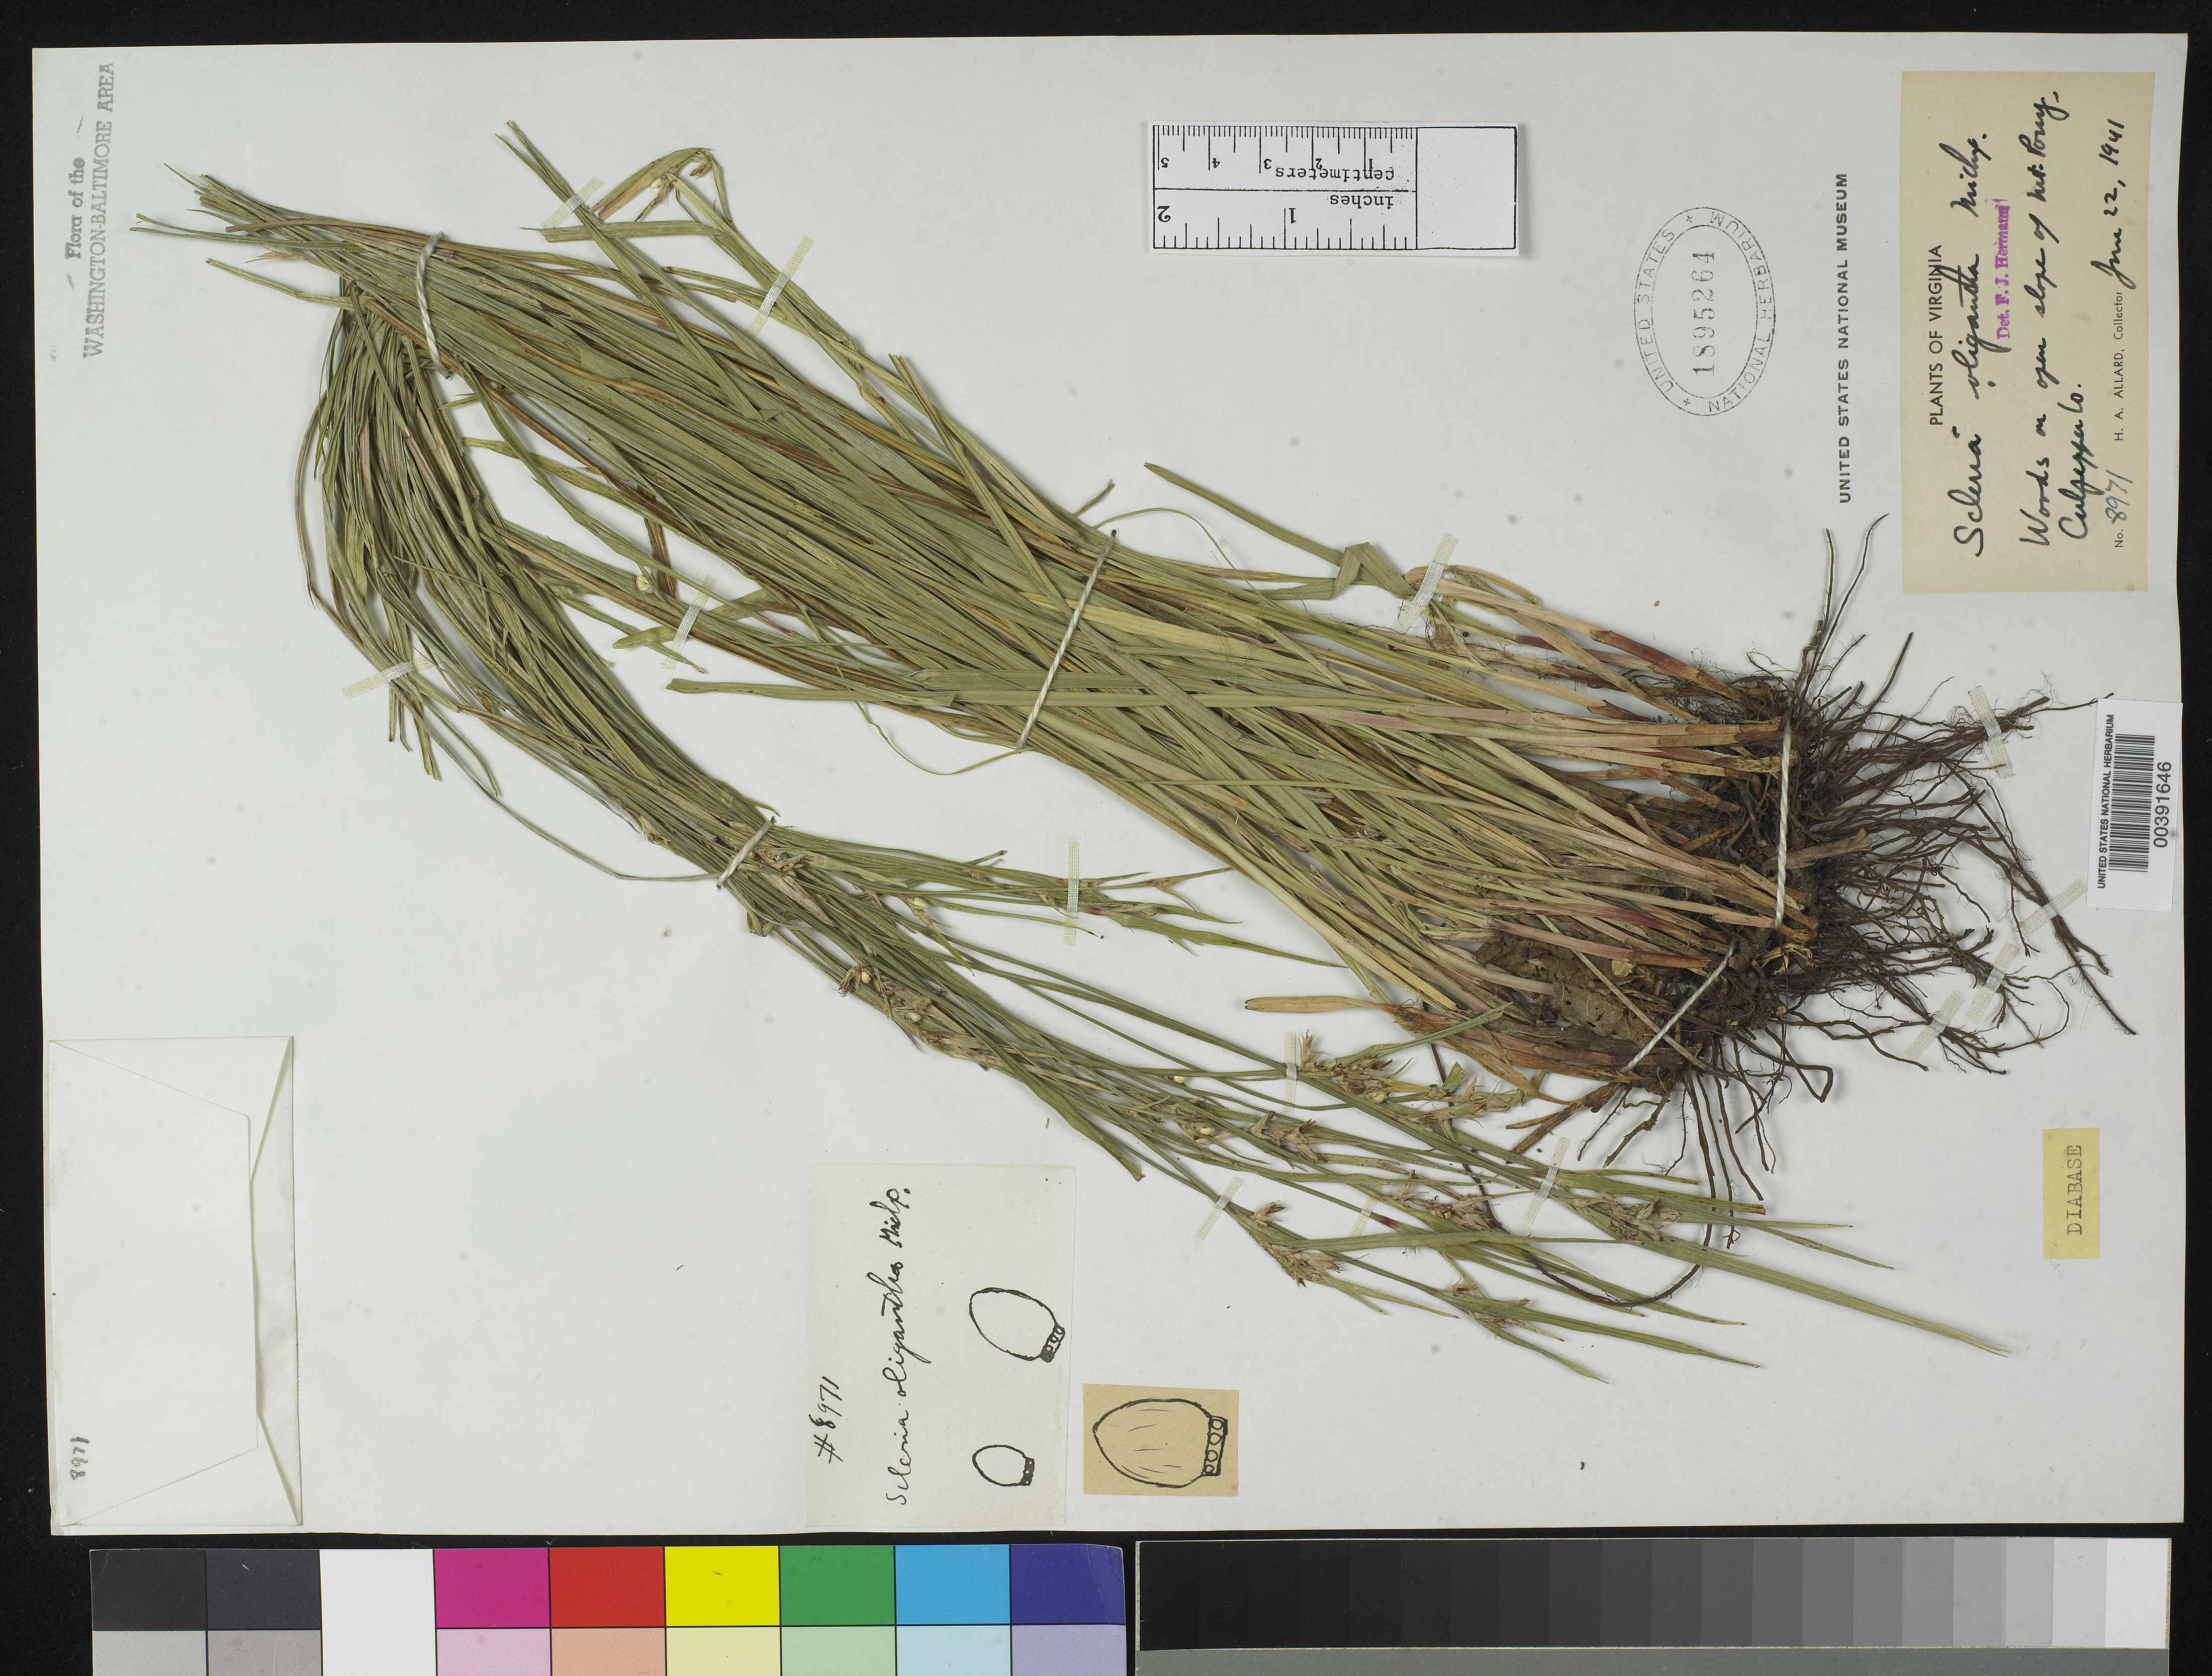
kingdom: Plantae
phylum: Tracheophyta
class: Liliopsida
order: Poales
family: Cyperaceae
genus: Scleria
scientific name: Scleria oligantha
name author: Michx.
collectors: H. A. Allard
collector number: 8971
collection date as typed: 22 Jun 1941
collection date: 1941-06-22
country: United States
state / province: Virginia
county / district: Culpeper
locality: Mount Pony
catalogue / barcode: US 1895264